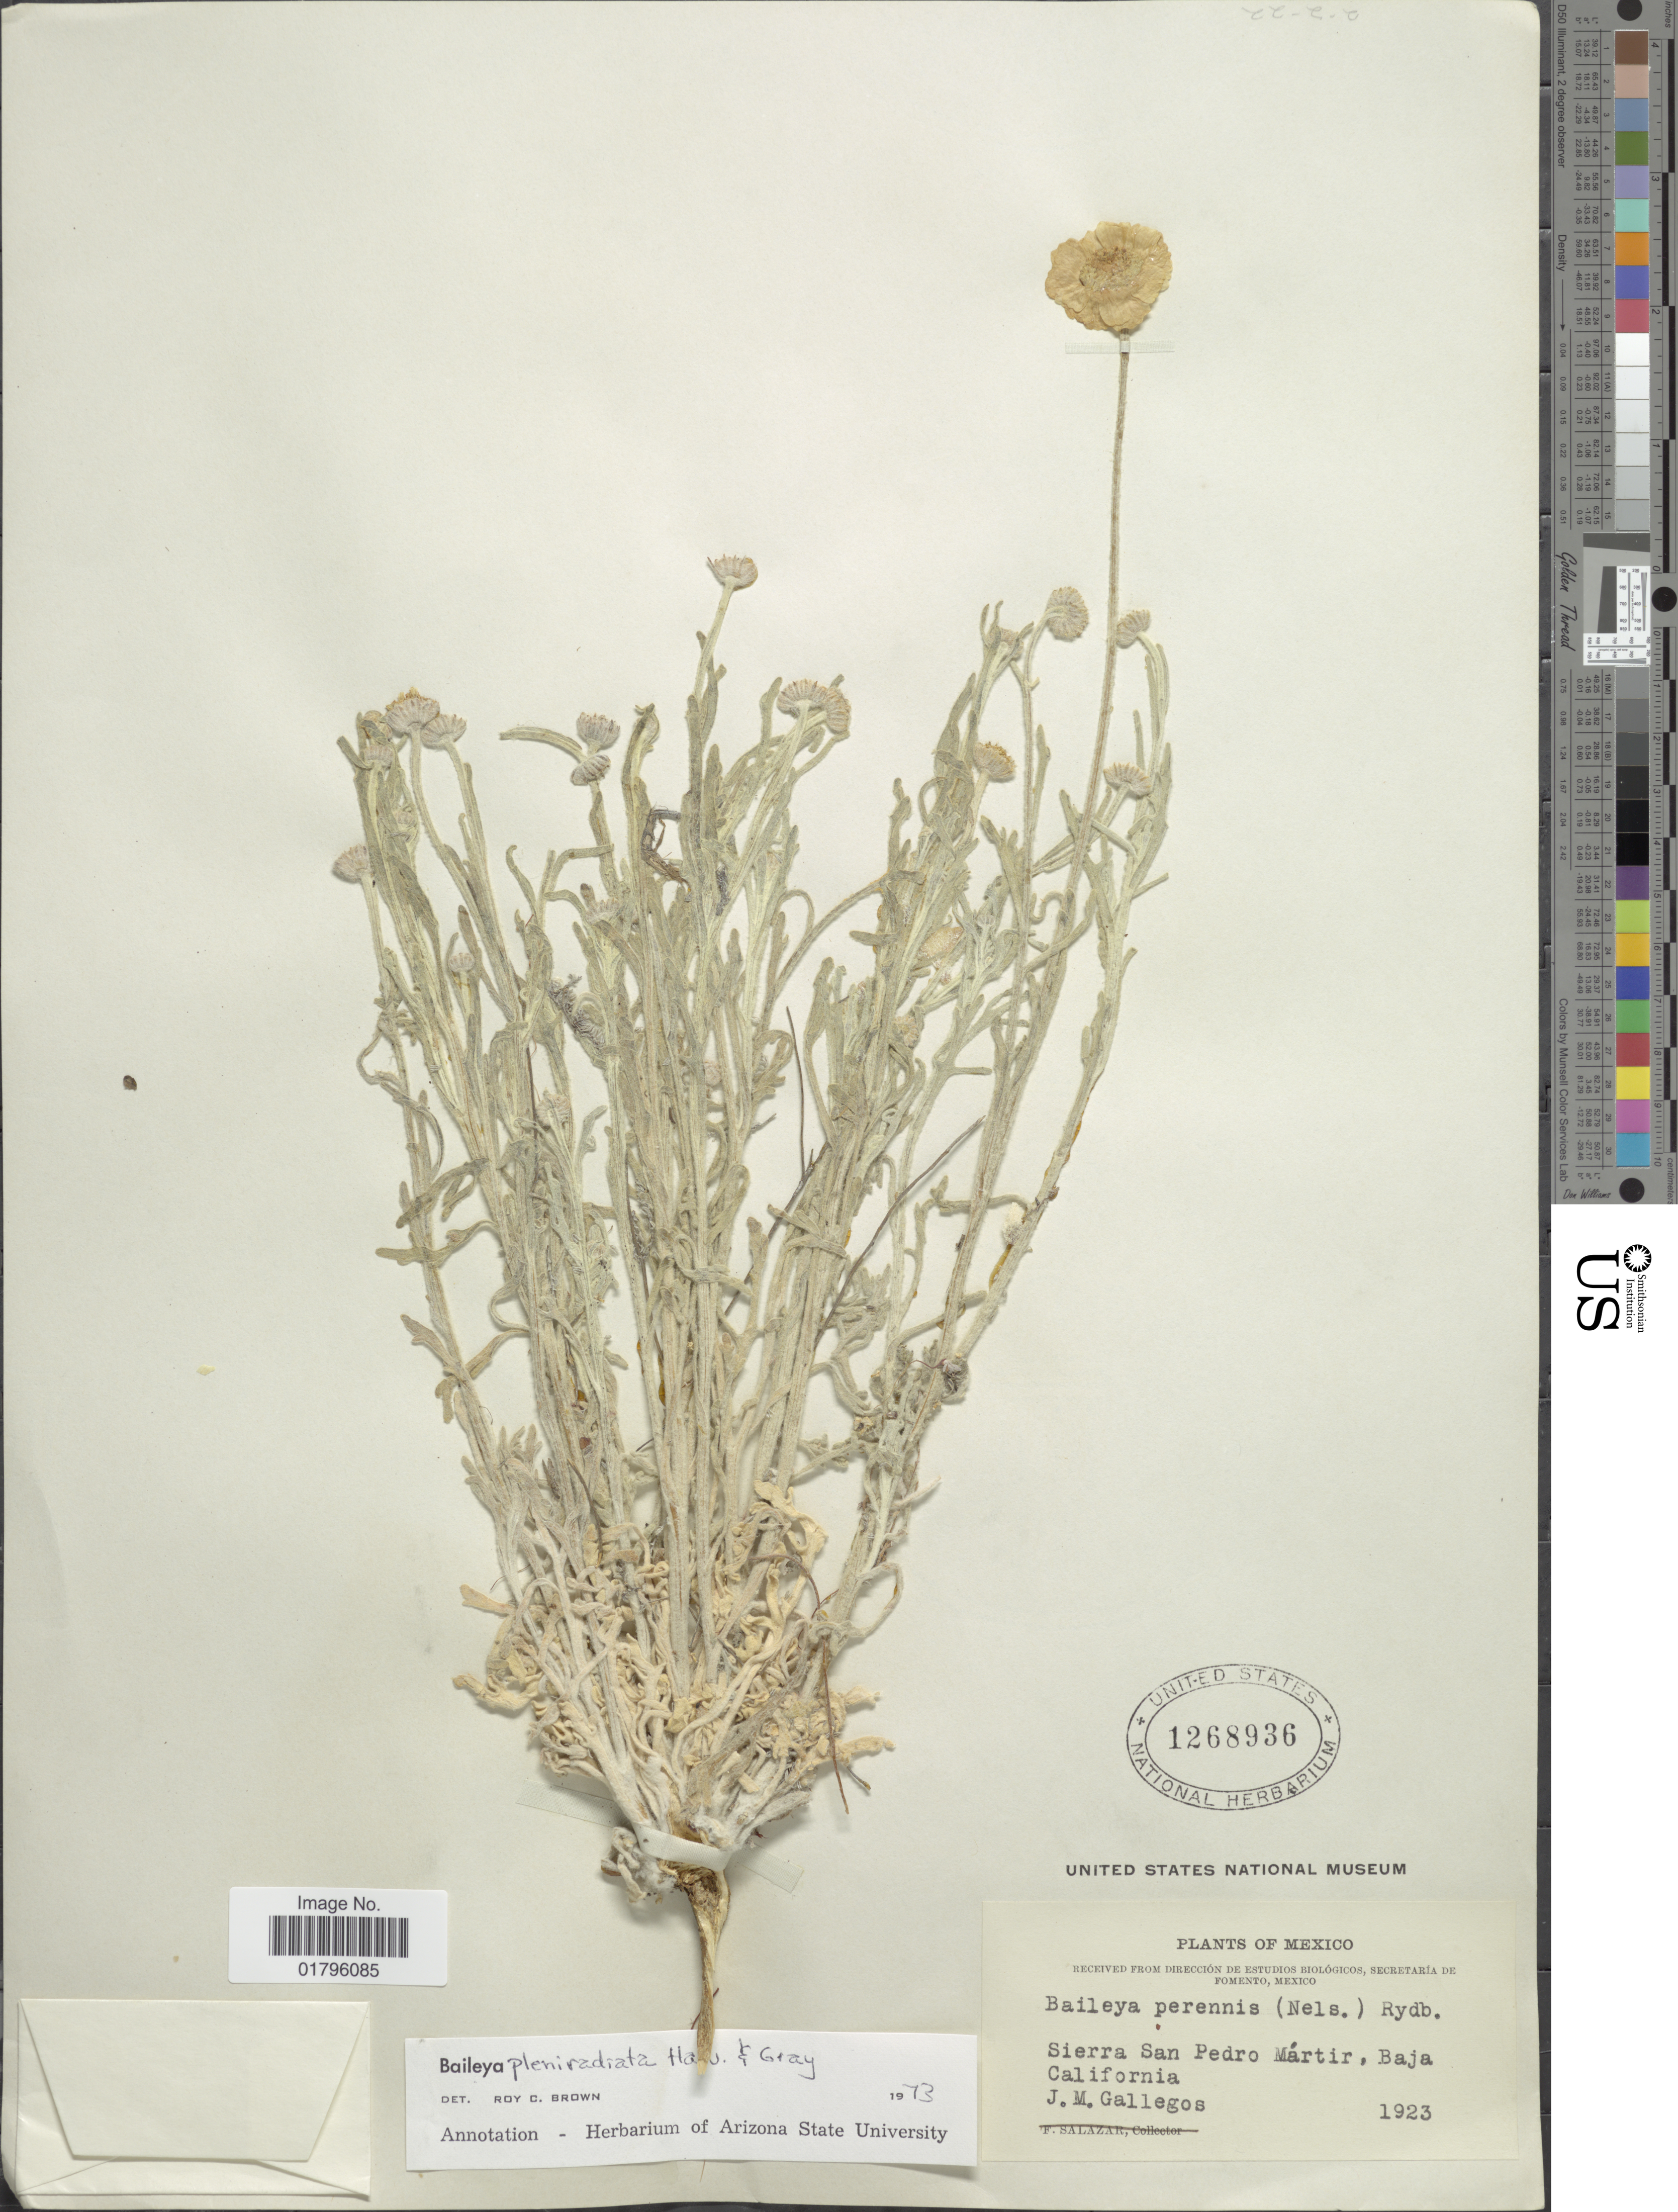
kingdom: Plantae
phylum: Tracheophyta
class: Magnoliopsida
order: Asterales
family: Asteraceae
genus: Baileya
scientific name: Baileya pleniradiata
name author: Harv. & A. Gray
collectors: J. Gallegos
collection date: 1923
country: Mexico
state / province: Baja California Sur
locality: Sierra San Pedro Mártir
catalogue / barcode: US 1268936